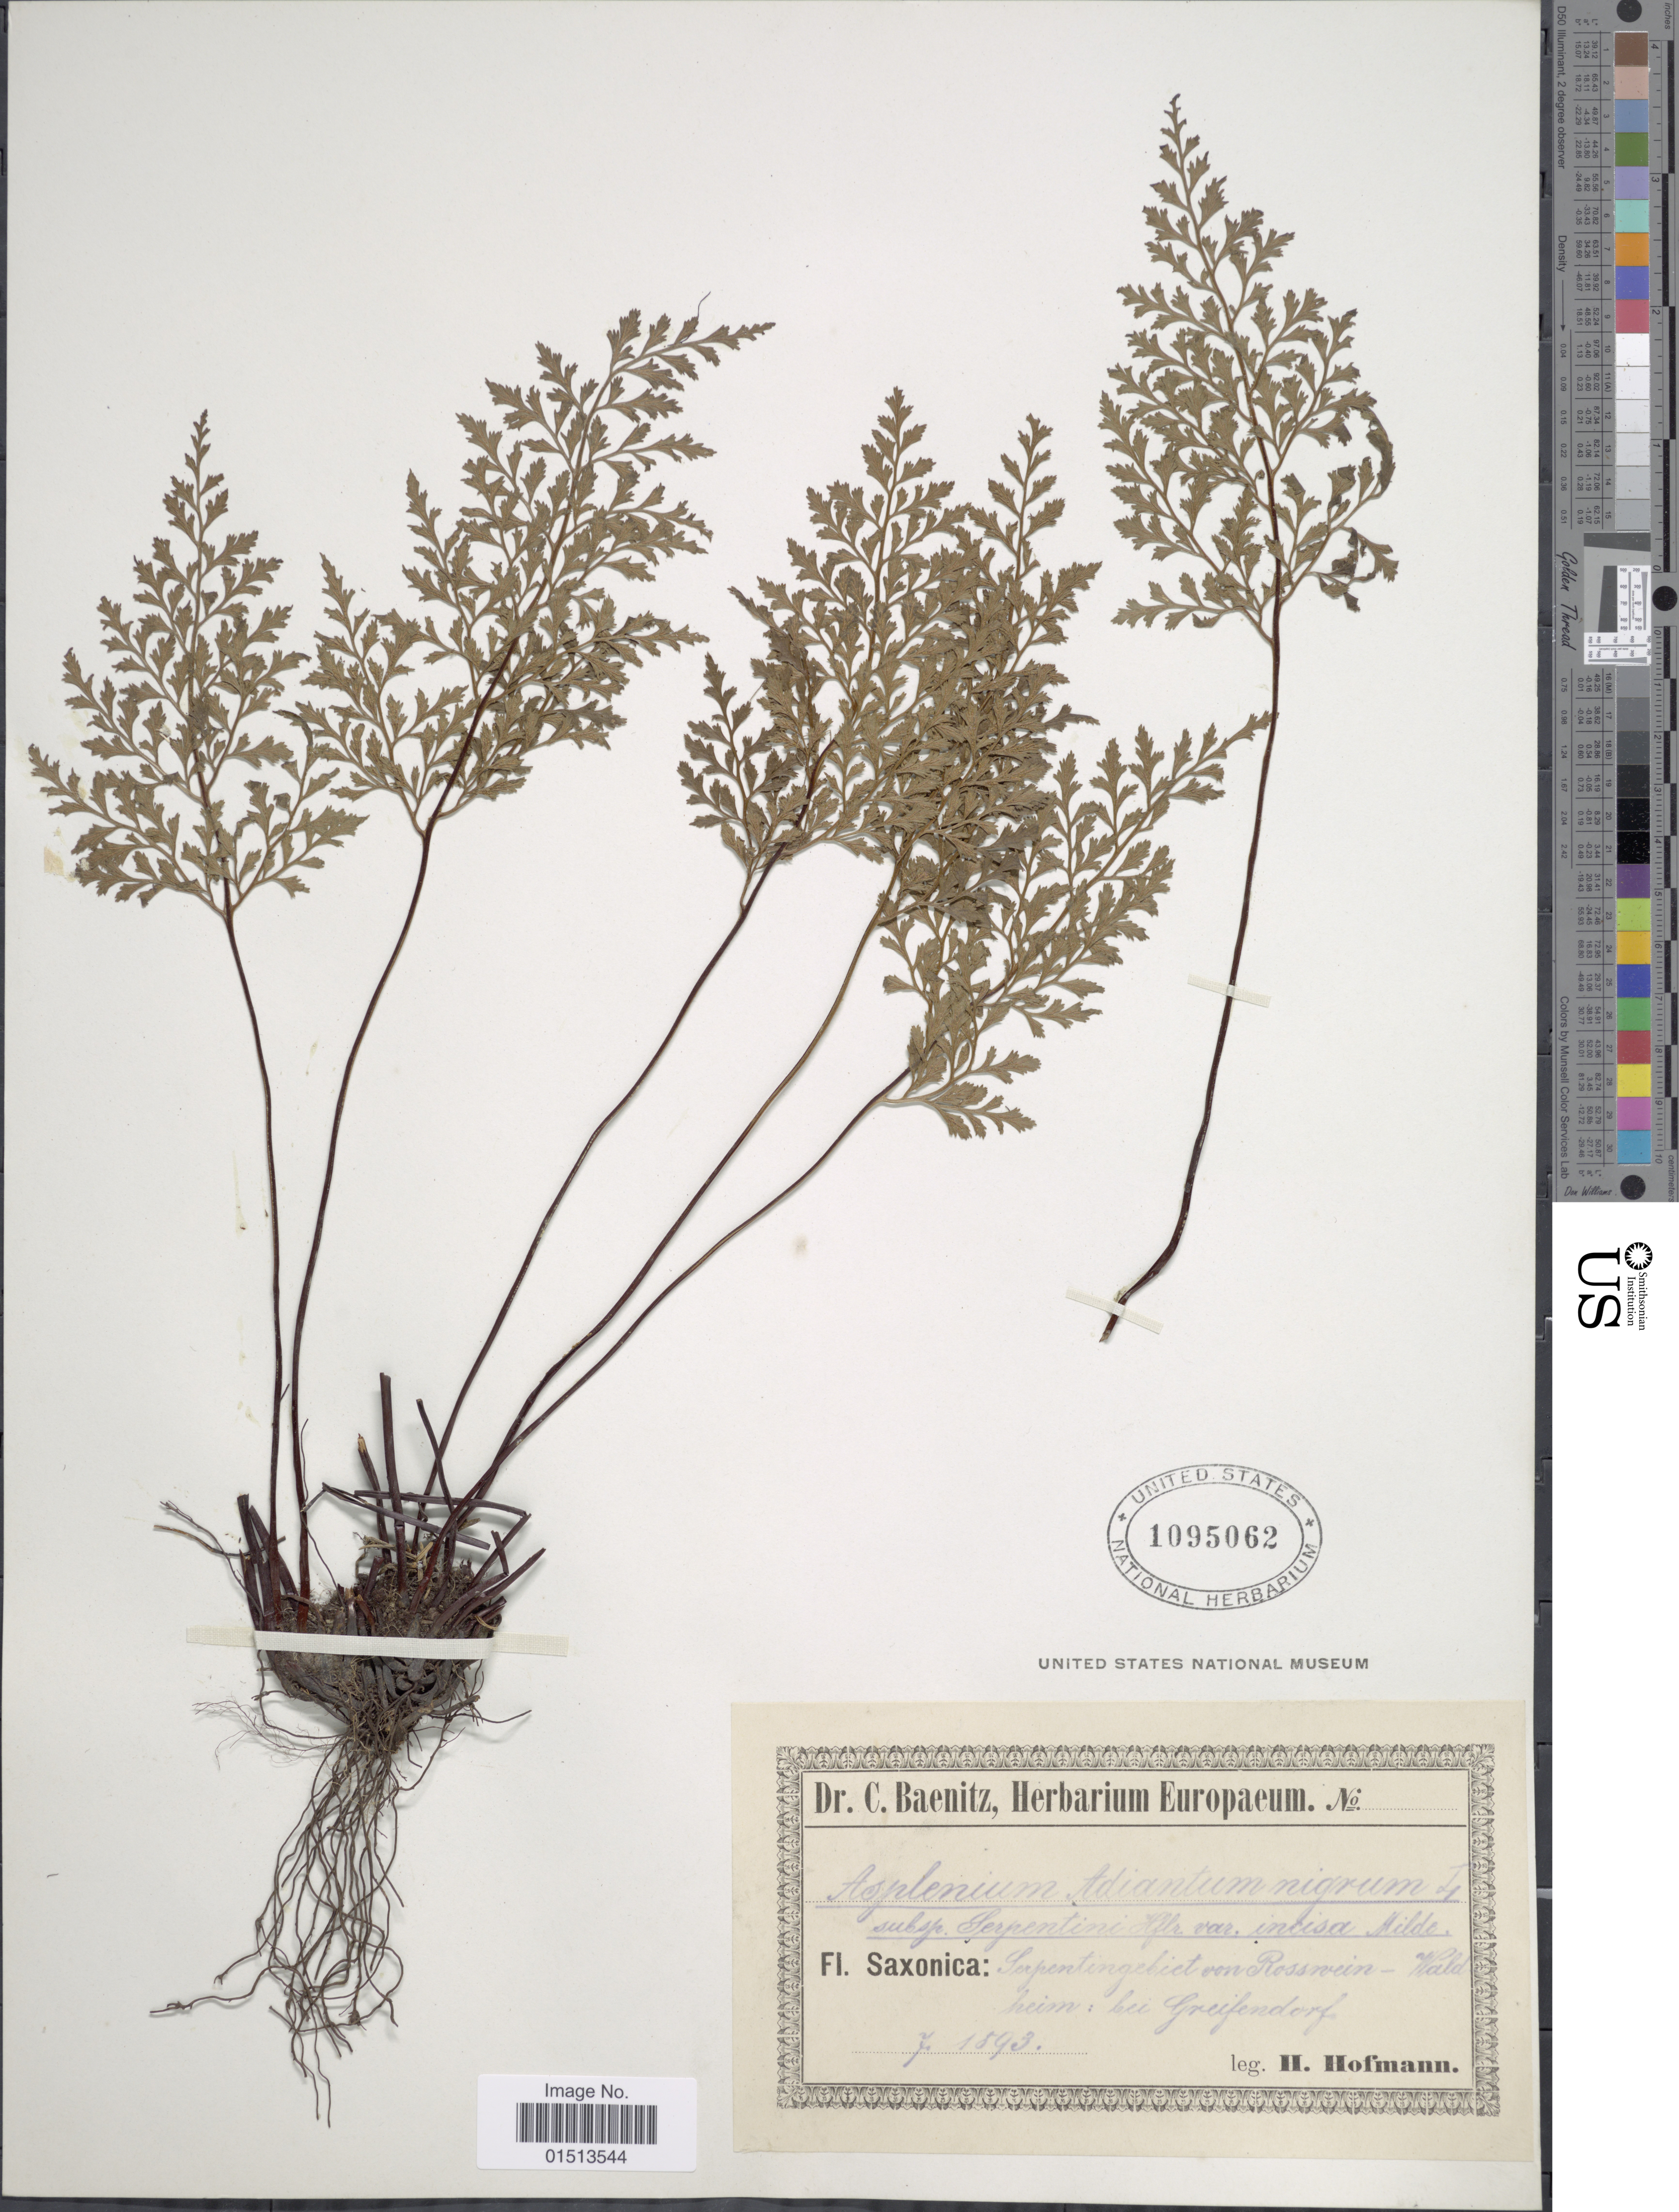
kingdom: Plantae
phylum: Tracheophyta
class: Polypodiopsida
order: Polypodiales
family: Aspleniaceae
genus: Asplenium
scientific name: Asplenium adiantum-nigrum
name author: L.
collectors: H. Hofmann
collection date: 1893-07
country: Germany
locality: Fl. Saxonica: Serpentingelict von Rosswein-Wald heim: bei Greifenderf. [interpreted]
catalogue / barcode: US 1095062